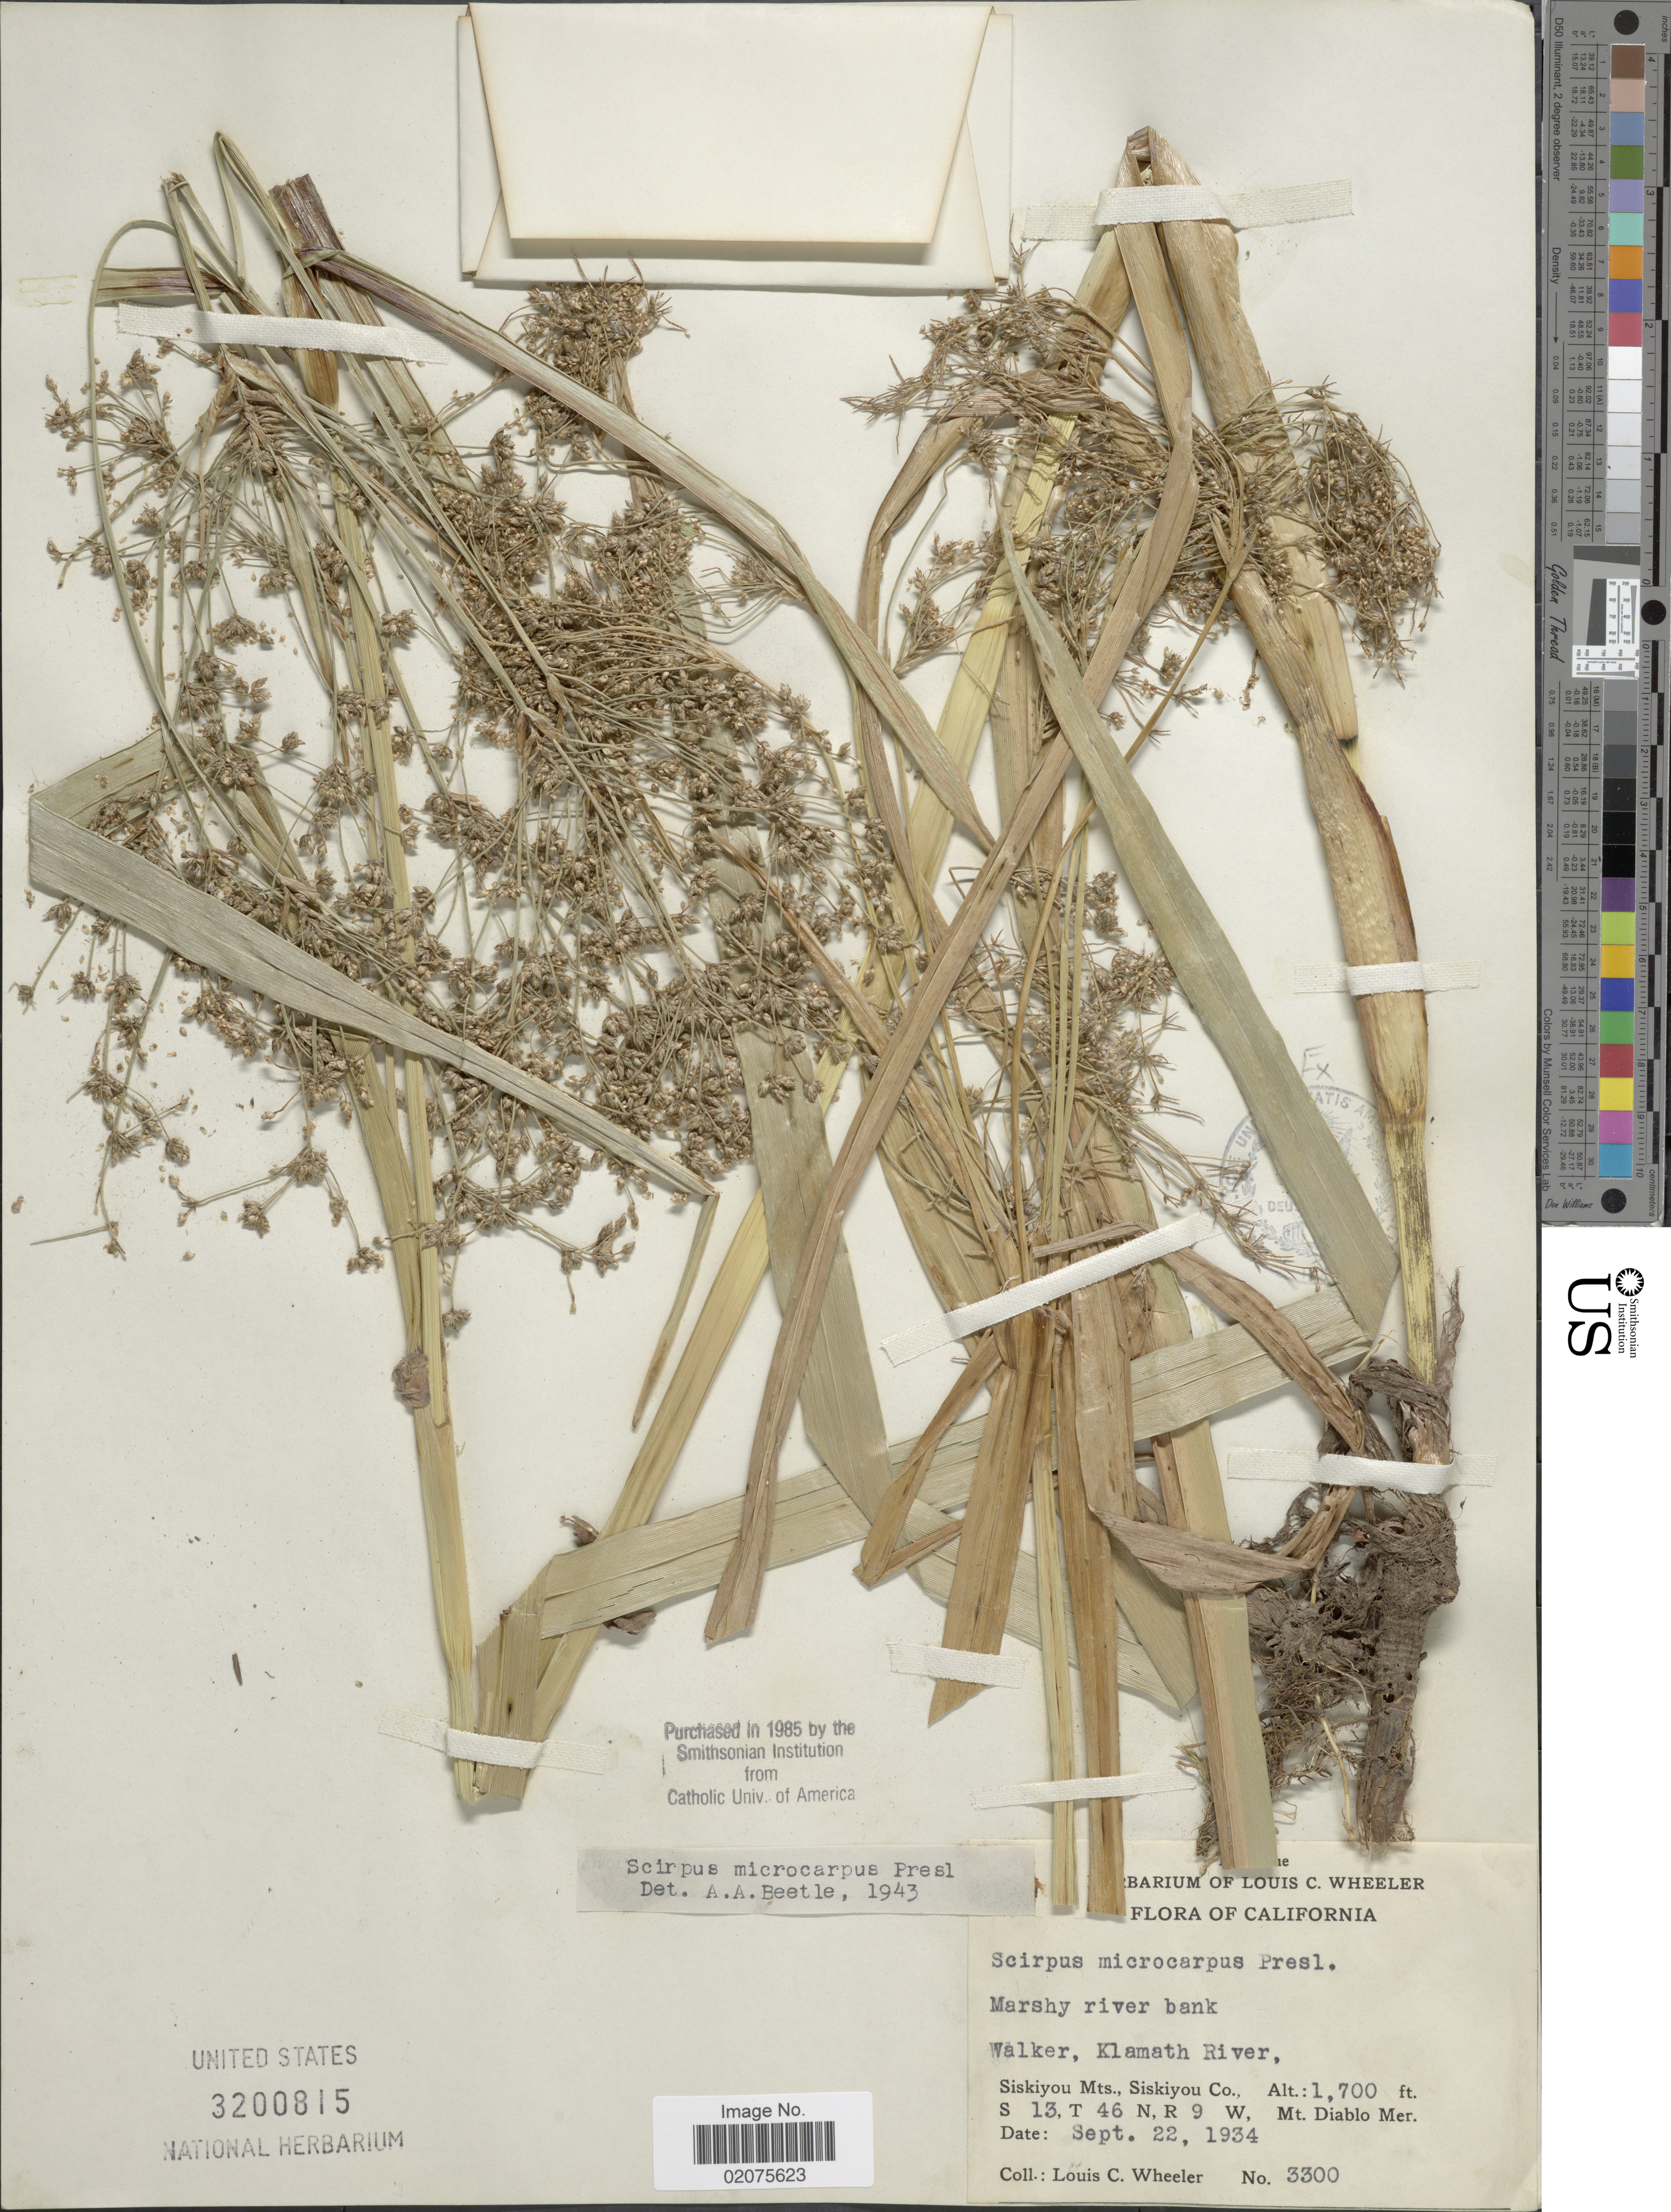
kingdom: Plantae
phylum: Tracheophyta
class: Liliopsida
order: Poales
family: Cyperaceae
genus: Scirpus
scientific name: Scirpus microcarpus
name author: J. Presl & C. Presl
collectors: L. C. Wheeler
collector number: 3300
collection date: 1934-09-22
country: United States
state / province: California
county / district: Siskiyou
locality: Walker, Klamath River, Siskiyou Mts., Siskiyou Co.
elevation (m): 518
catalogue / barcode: US 3200815